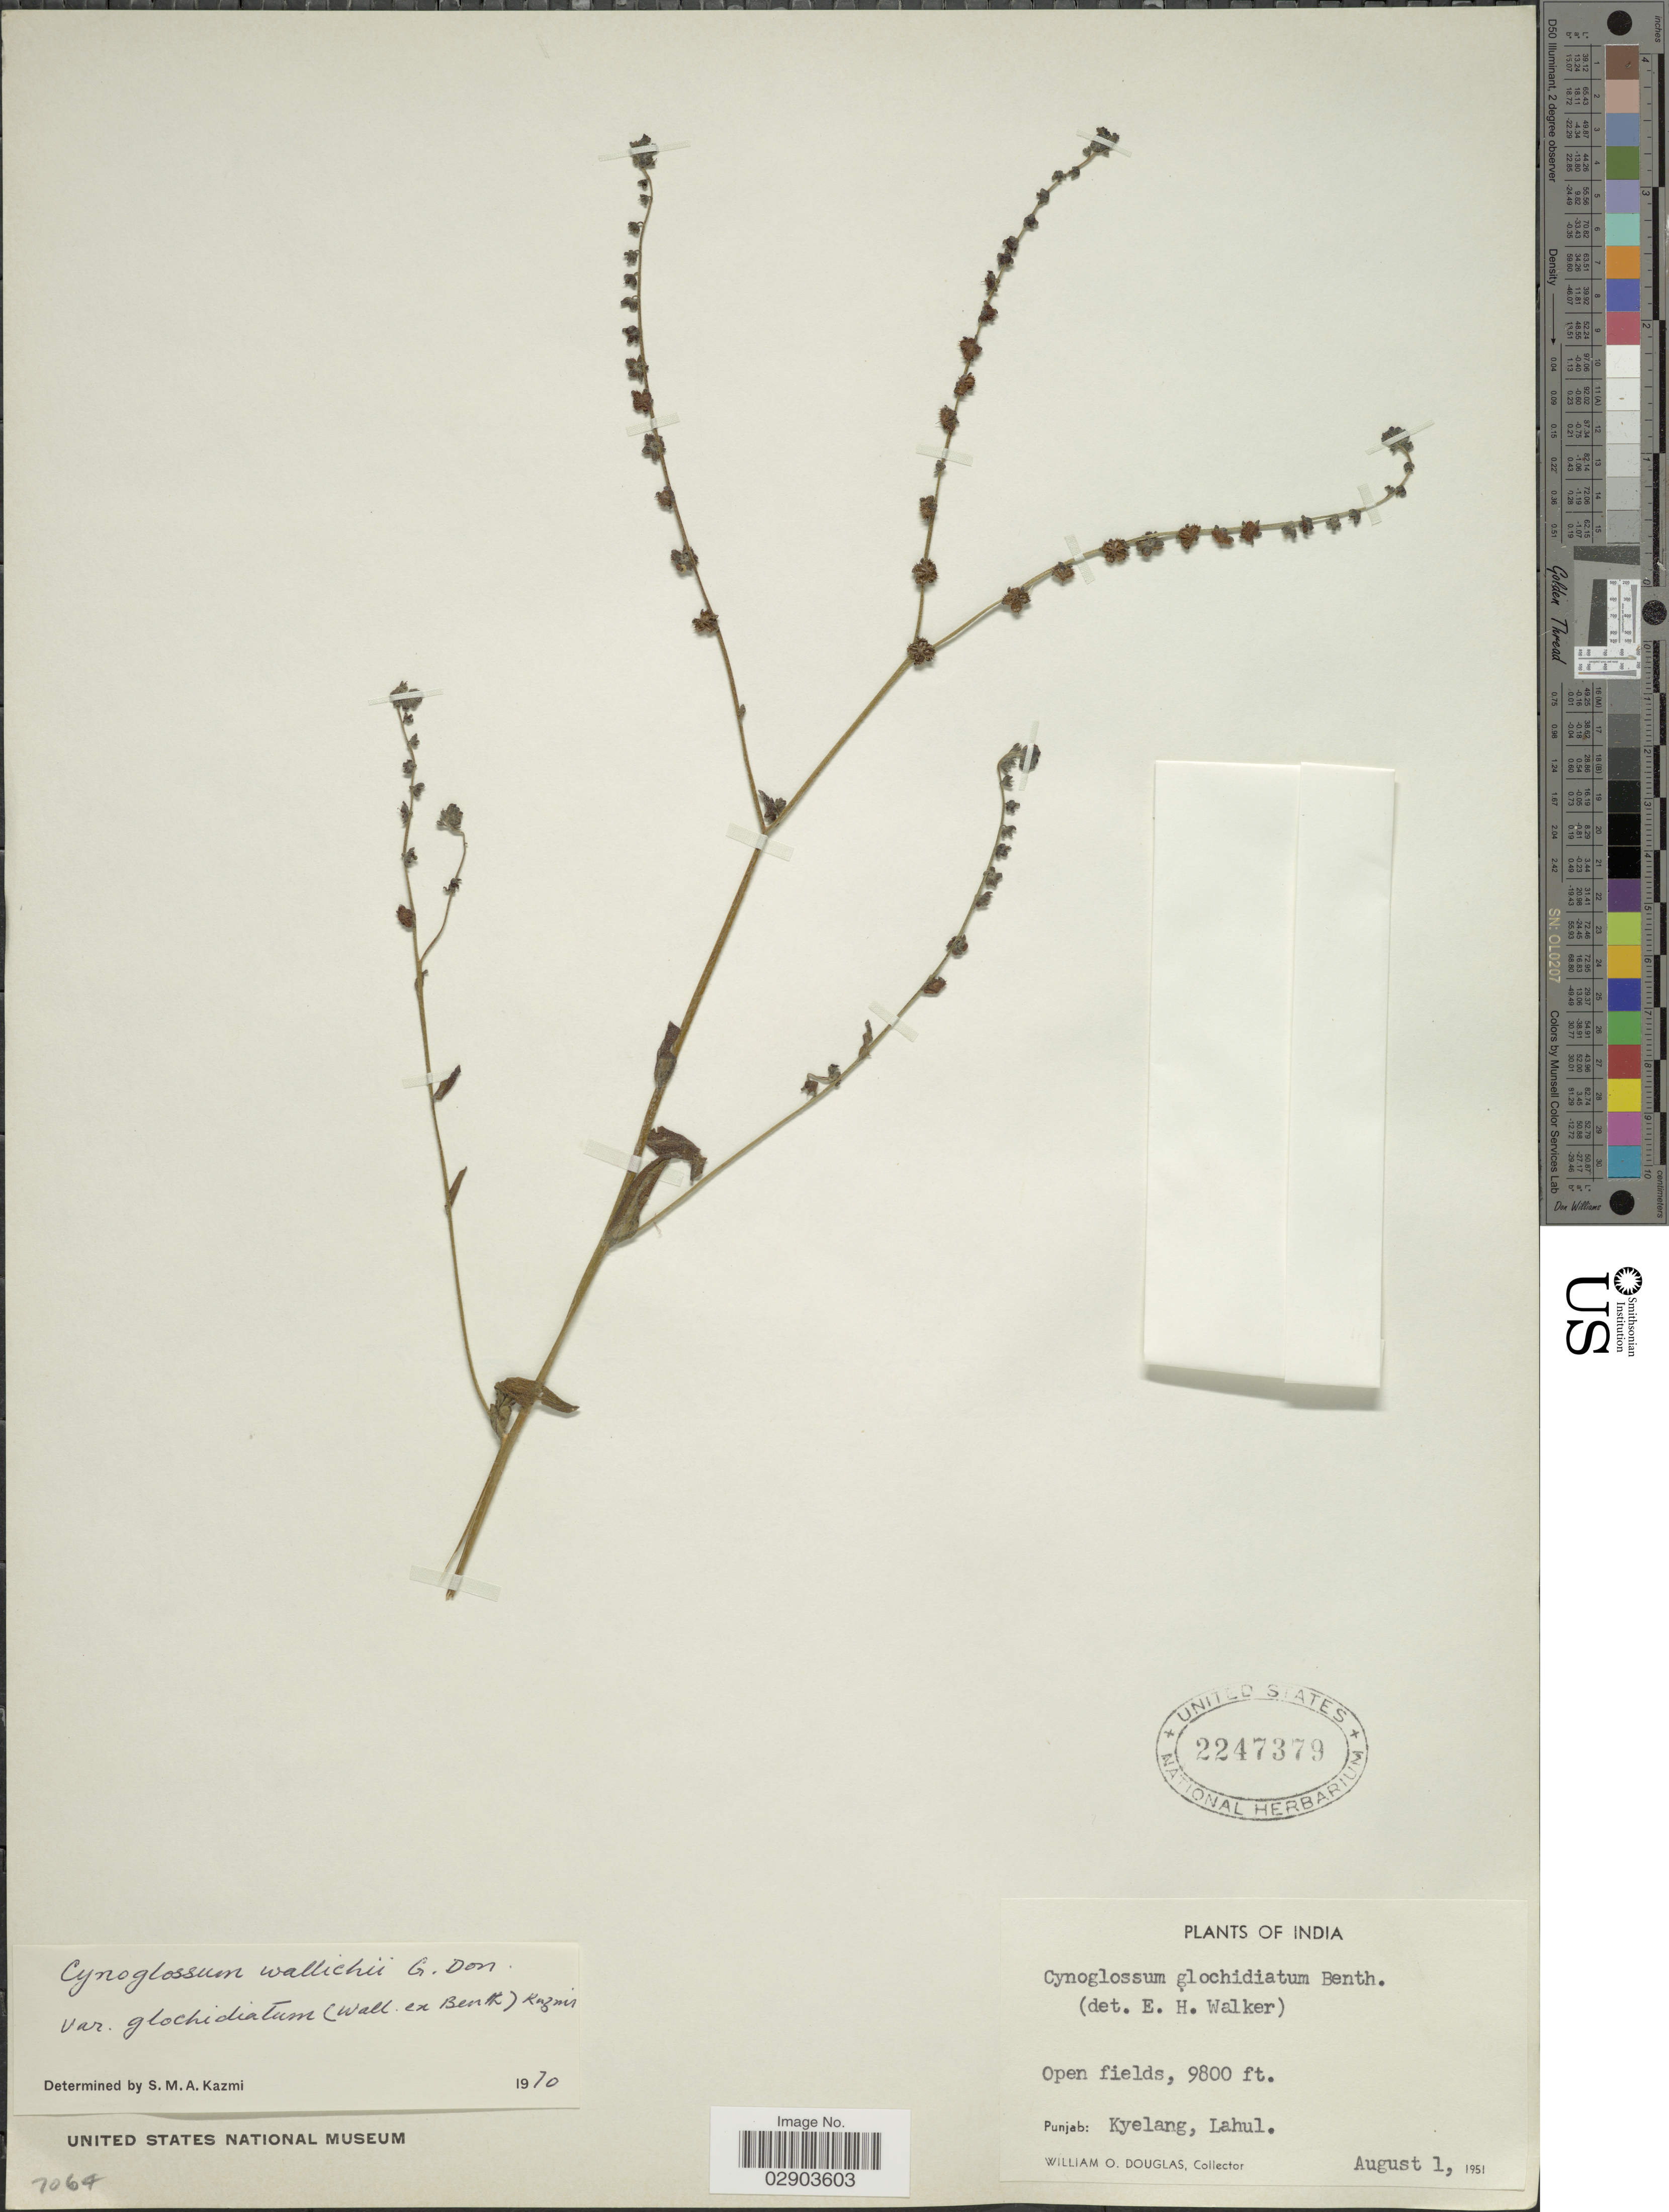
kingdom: Plantae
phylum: Tracheophyta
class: Magnoliopsida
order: Boraginales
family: Boraginaceae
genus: Cynoglossum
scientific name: Cynoglossum wallichii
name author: G. Don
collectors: W. Douglas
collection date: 1951-08-01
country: India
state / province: Himachal Pradesh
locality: Punjab: Kyelang, Lahul.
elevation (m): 2987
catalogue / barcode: US 2247379